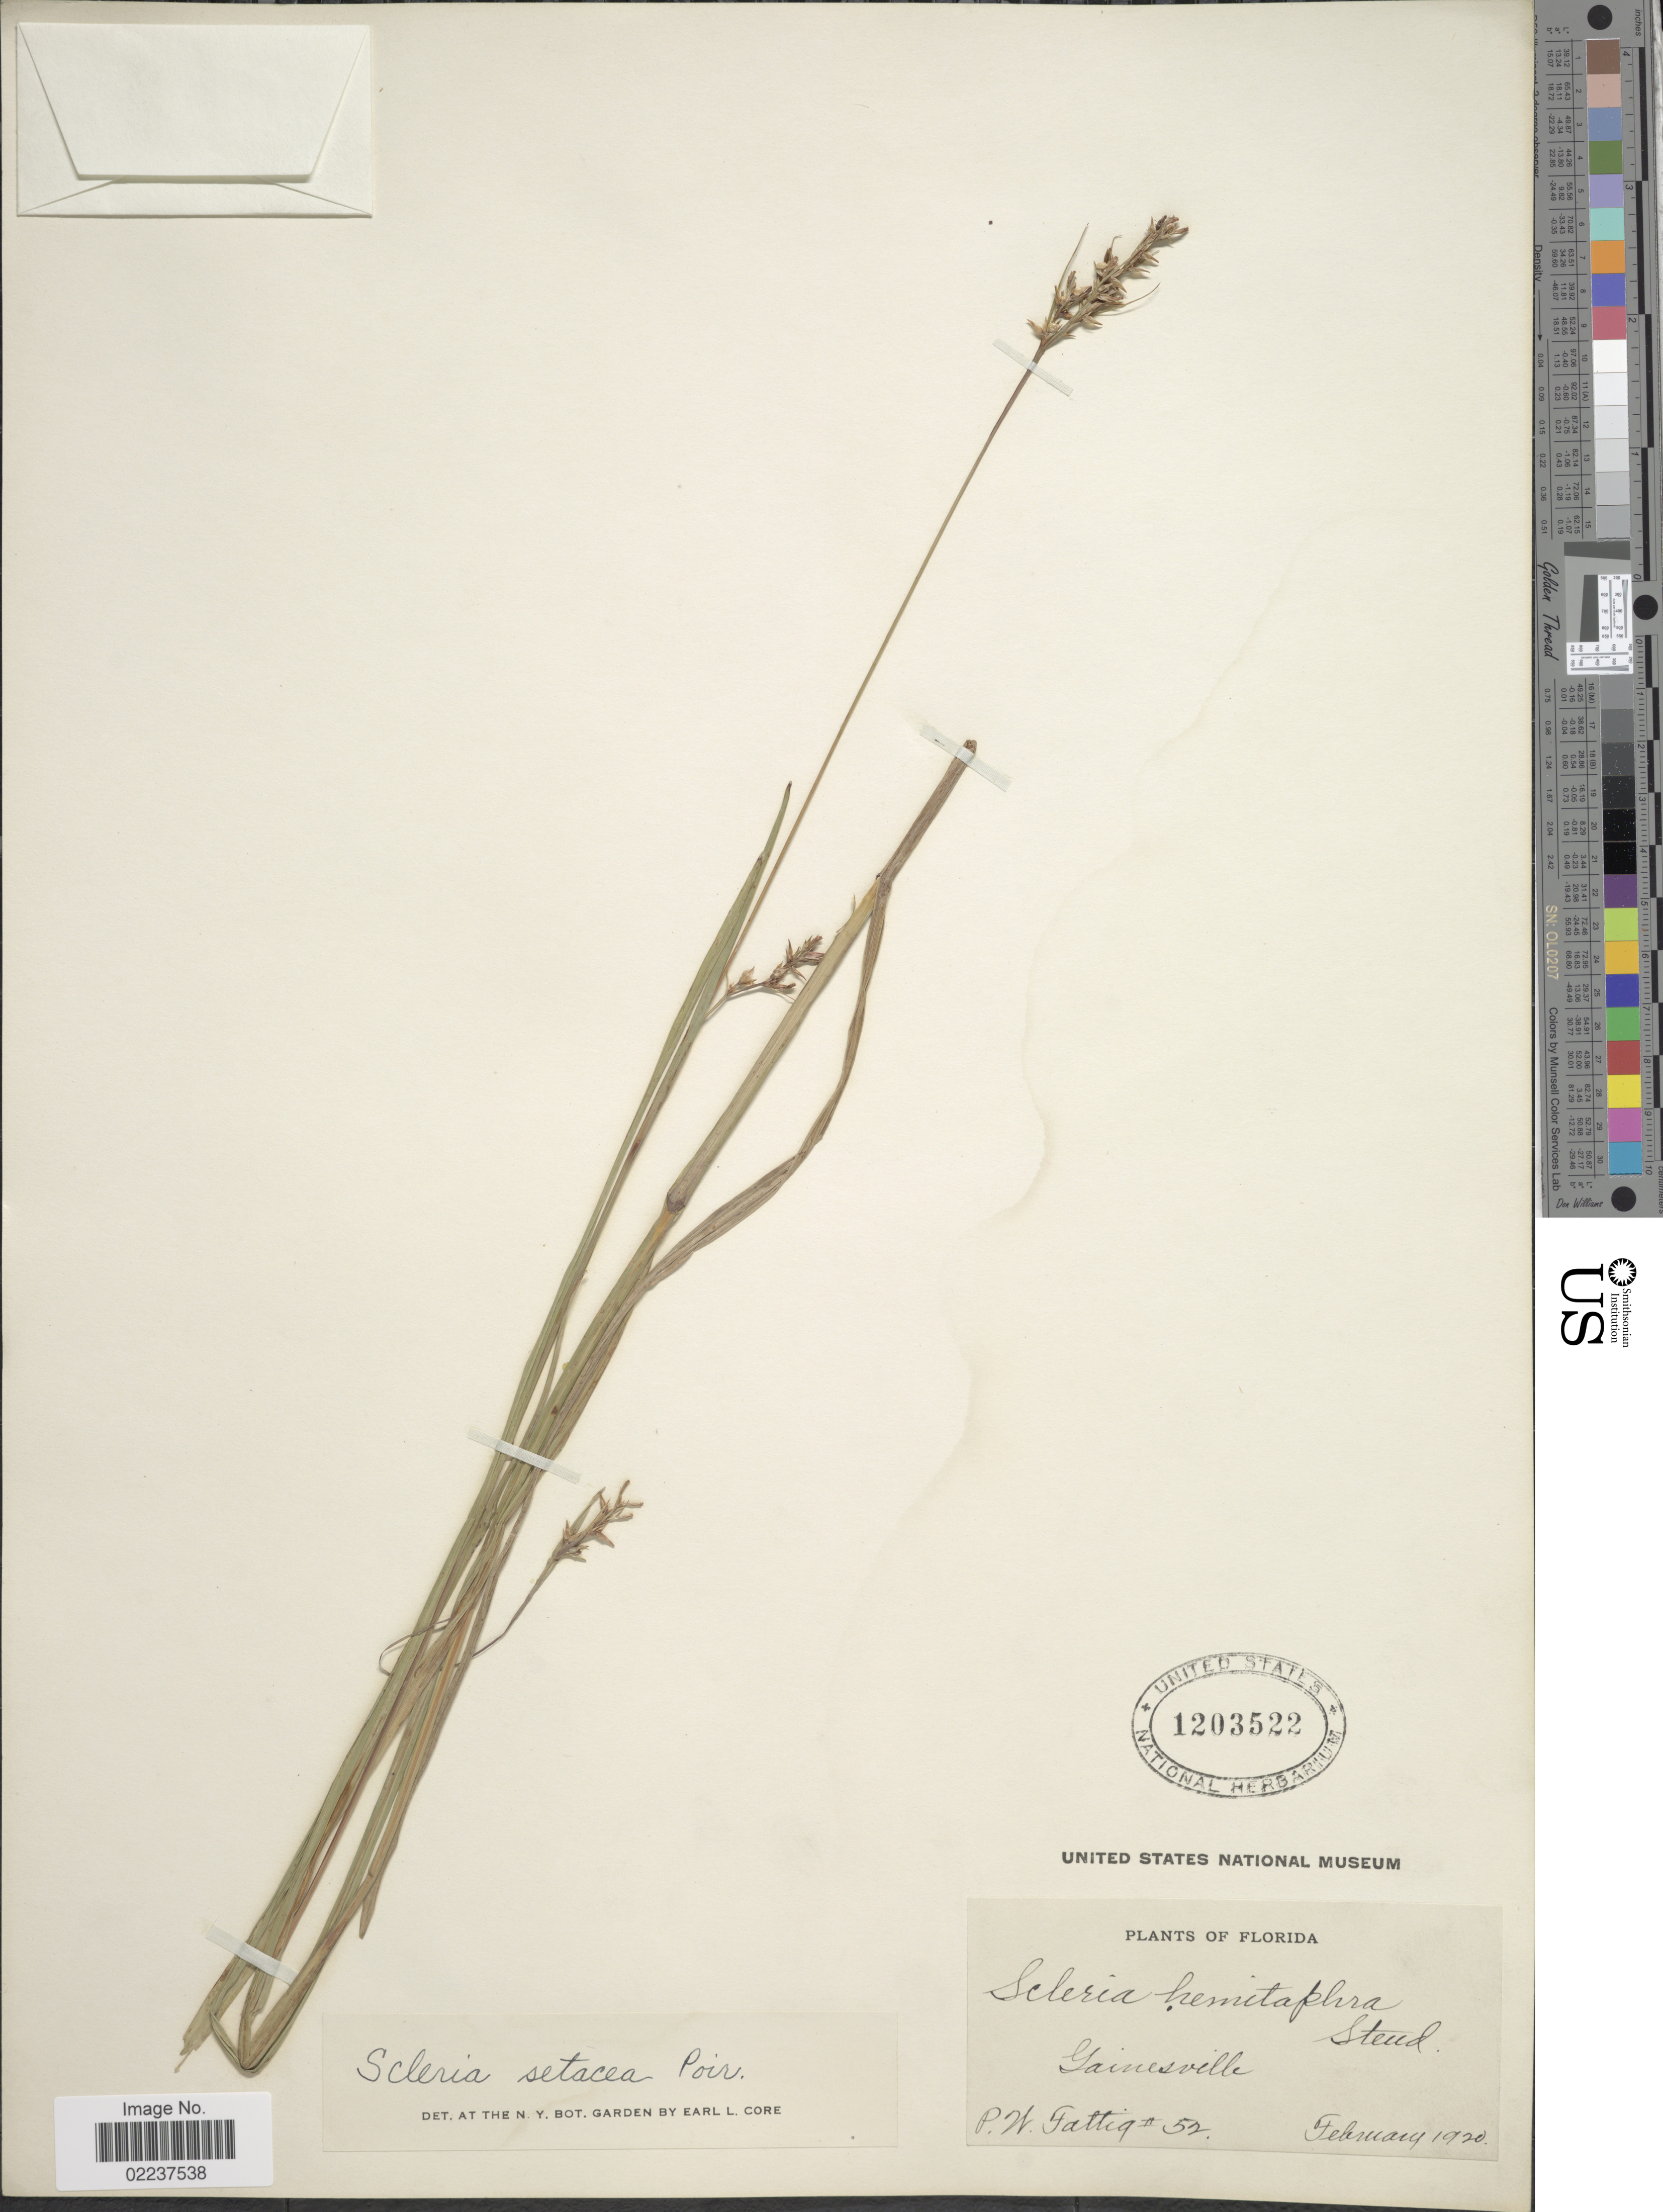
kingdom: Plantae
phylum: Tracheophyta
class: Liliopsida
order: Poales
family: Cyperaceae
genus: Scleria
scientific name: Scleria muehlenbergii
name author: Steud.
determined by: Strong, Mark T., (BOT), Smithsonian Institution - National Museum of Natural History (UNITED STATES)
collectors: P. Fattig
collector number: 52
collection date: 1920-02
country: United States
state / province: Florida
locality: Gainesville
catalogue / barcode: US 1203522